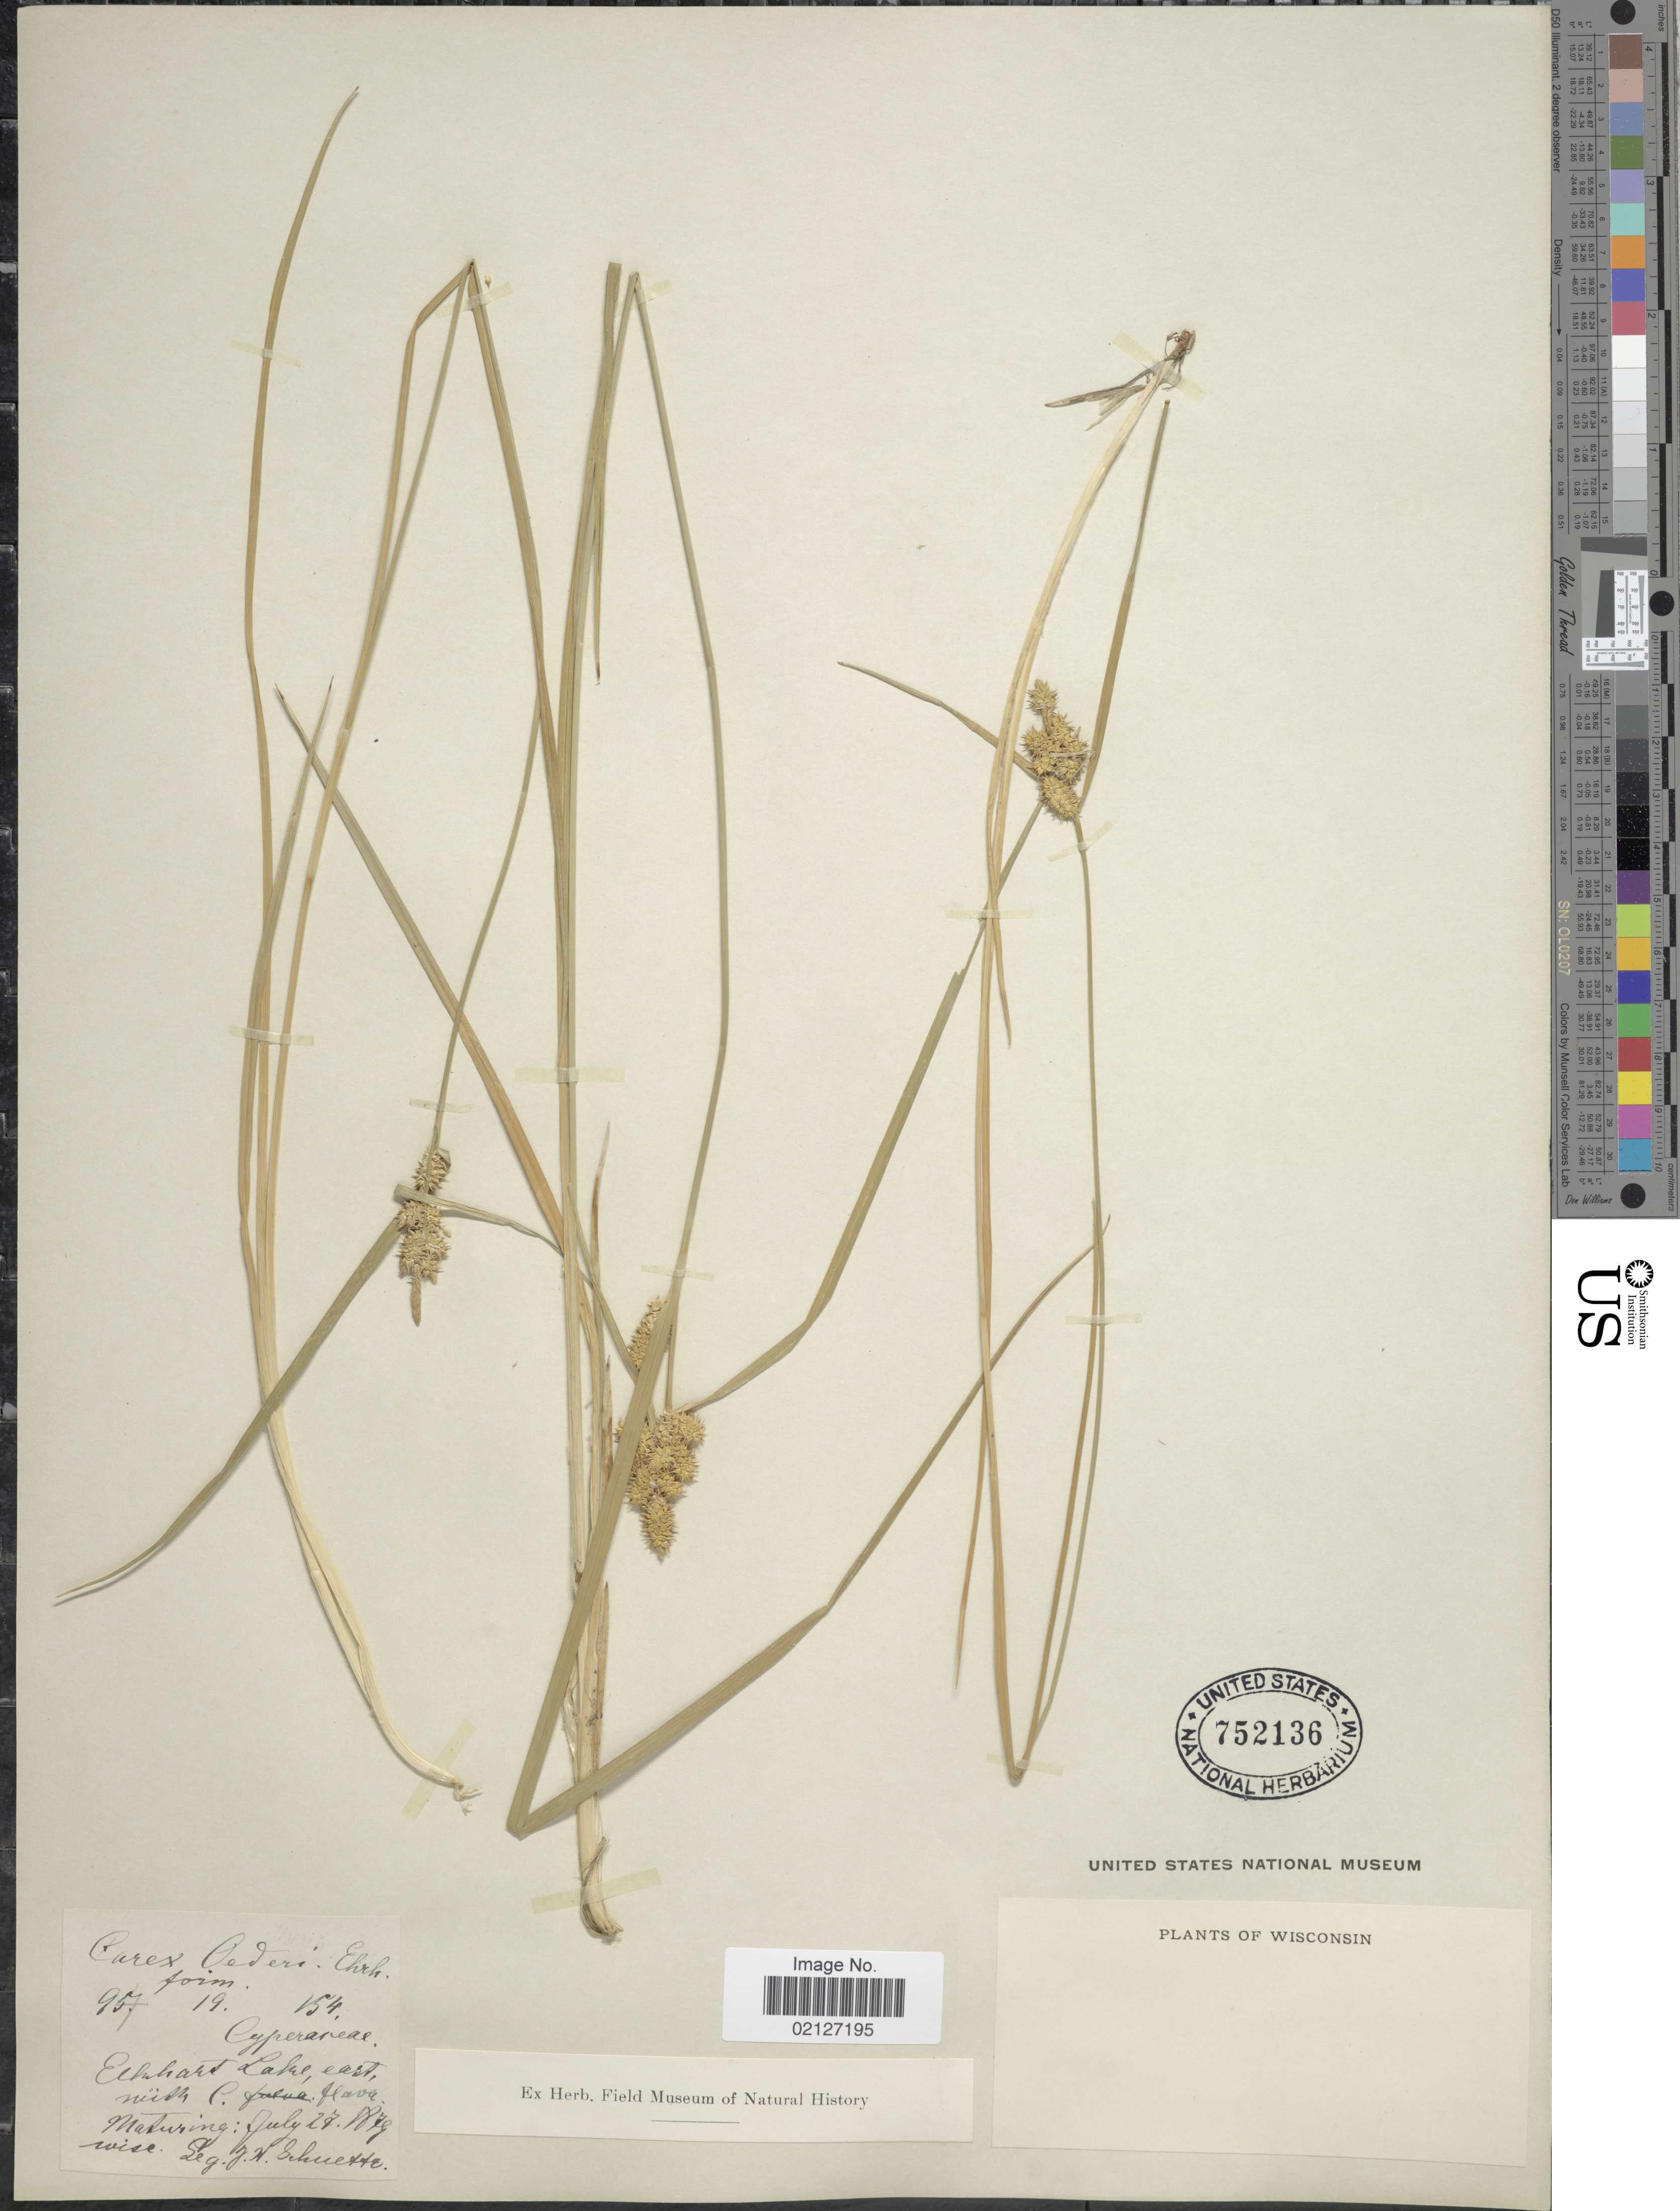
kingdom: Plantae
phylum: Tracheophyta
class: Liliopsida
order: Poales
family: Cyperaceae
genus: Carex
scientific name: Carex oederi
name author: Retz.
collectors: J. H. Schuette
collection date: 1879-07-27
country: United States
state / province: Wisconsin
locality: Elkhart lake, east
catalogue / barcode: US 752136